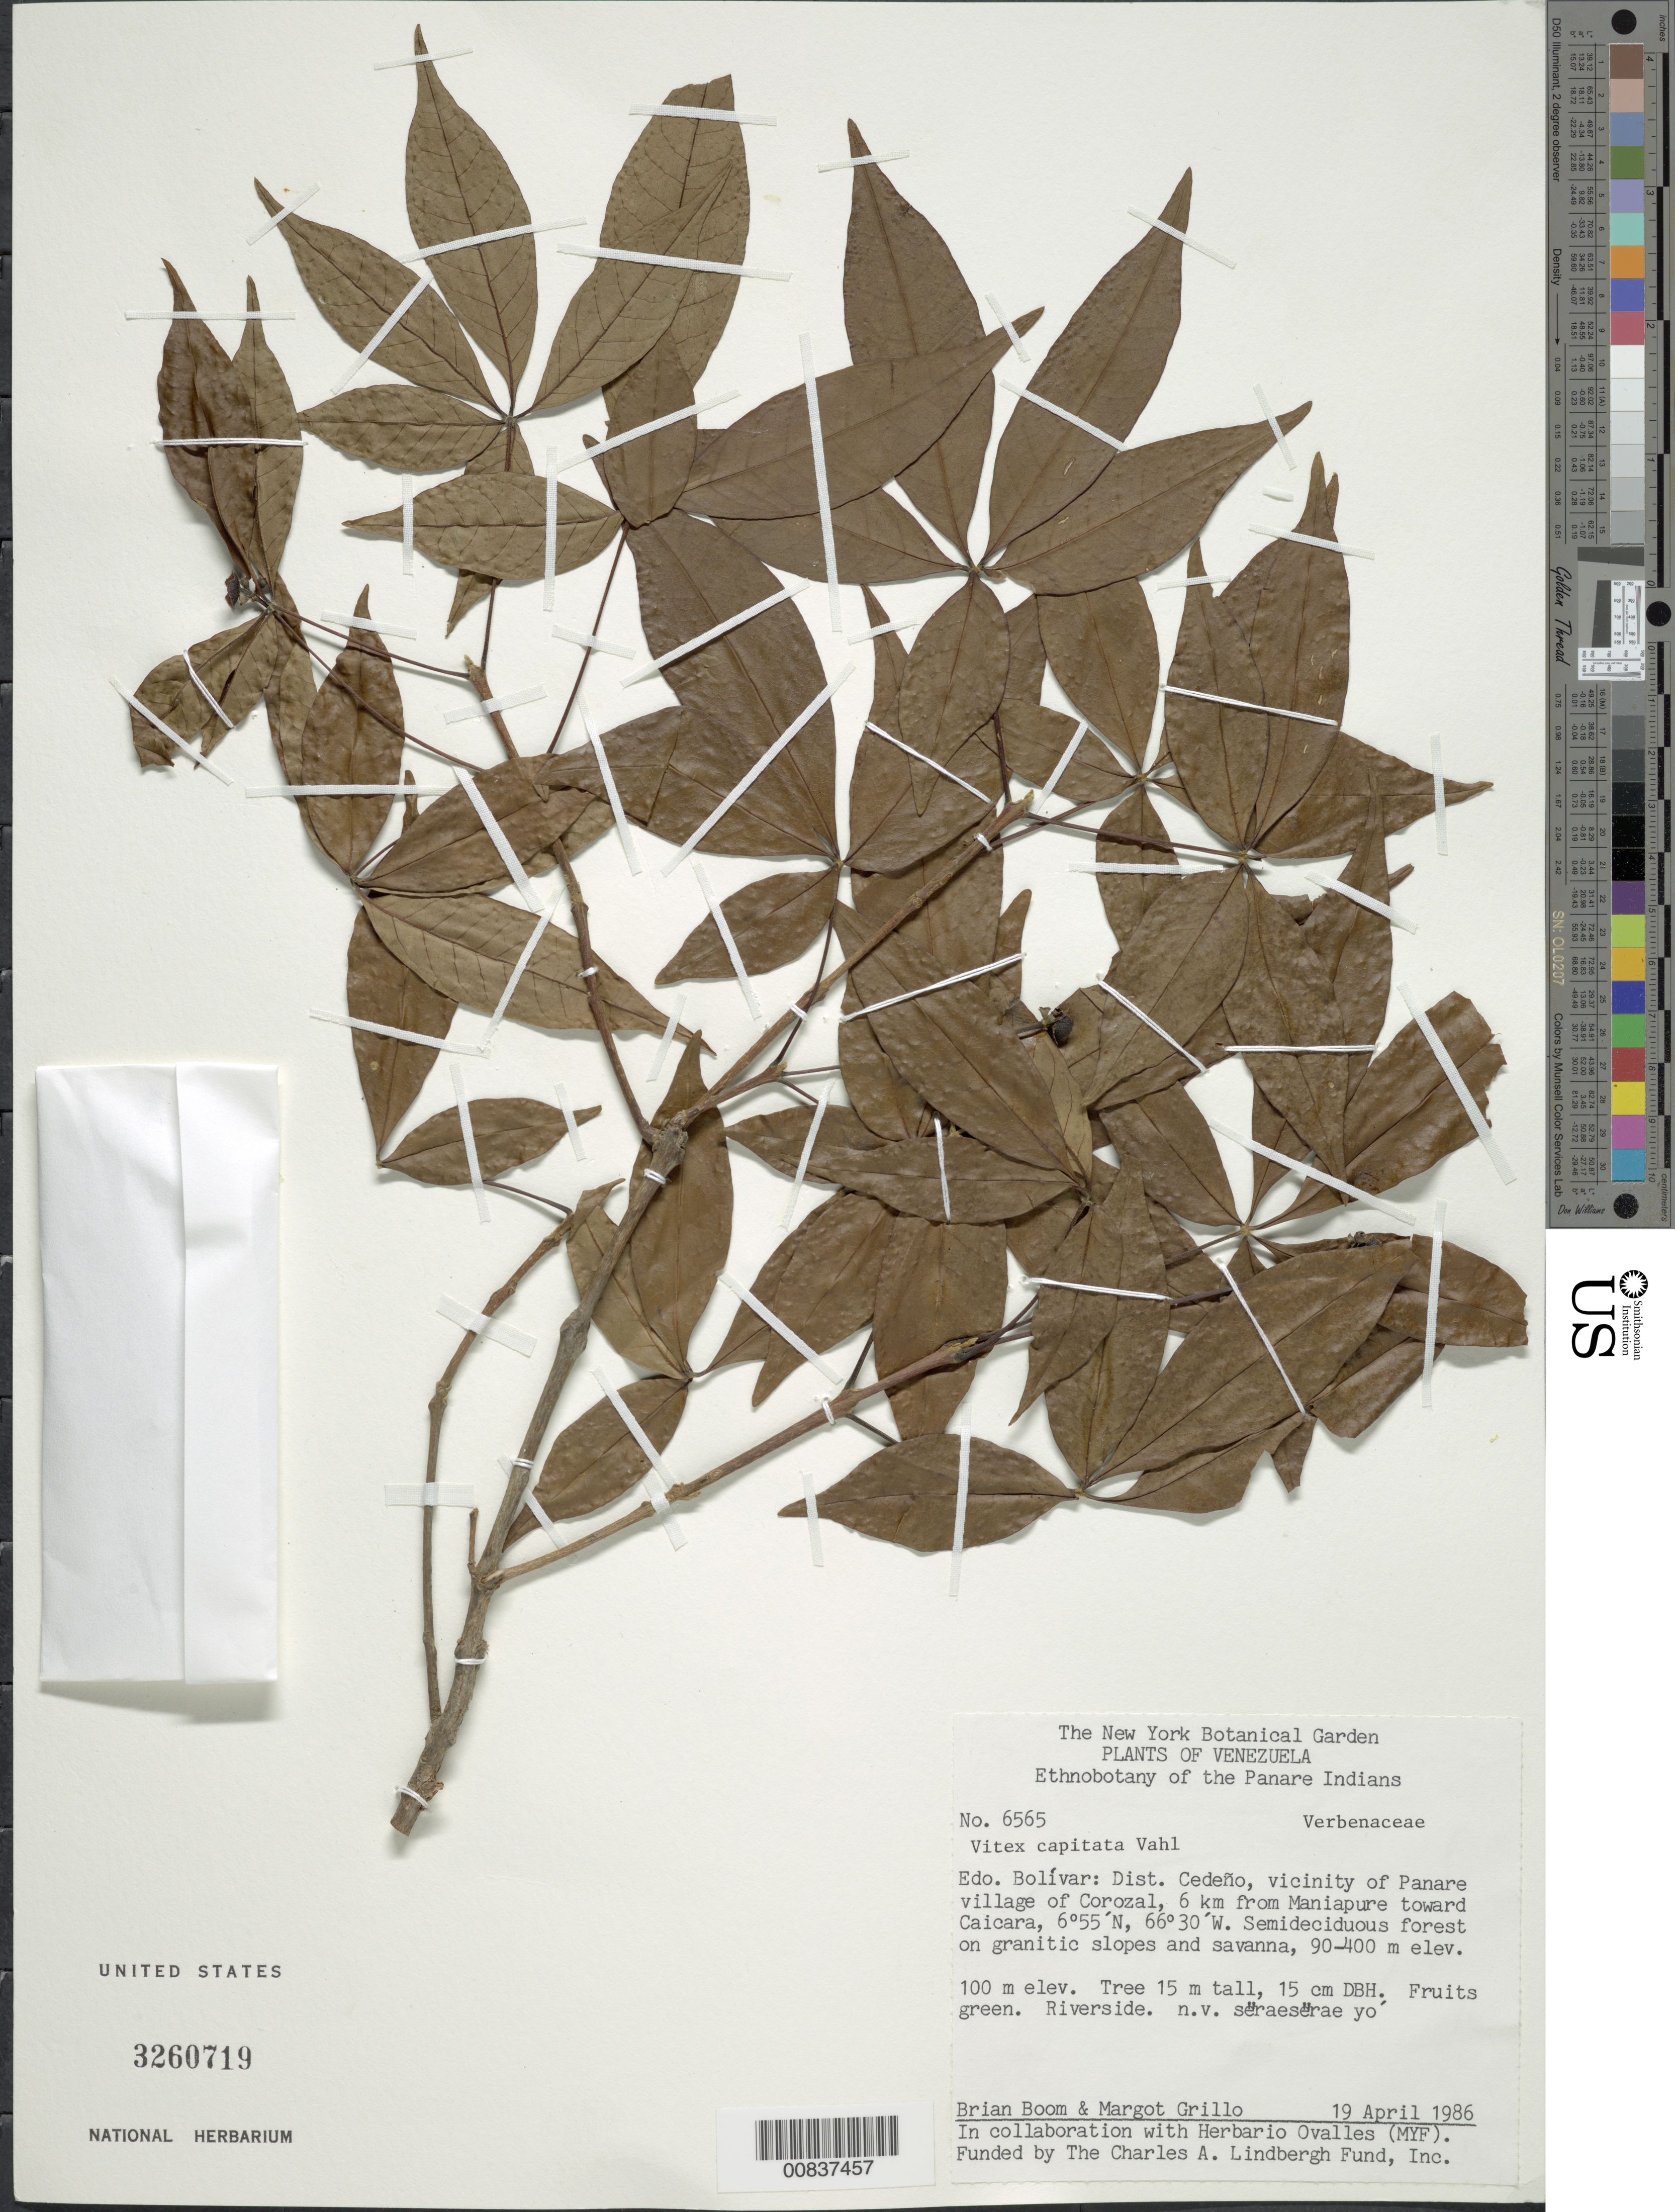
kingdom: Plantae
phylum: Tracheophyta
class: Magnoliopsida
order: Lamiales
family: Lamiaceae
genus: Vitex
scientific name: Vitex capitata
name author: Vahl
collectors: B. M. Boom & M. Grillo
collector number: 6565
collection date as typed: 19-Apr-86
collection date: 1986-04-19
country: Venezuela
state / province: Bolívar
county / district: Cedeño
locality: Panare village of Corozal, vic., 6 km from Maniapure toward Caicara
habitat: Semideciduous forest on granitic slopes and savanna; riverside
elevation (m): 100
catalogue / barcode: US 3260719